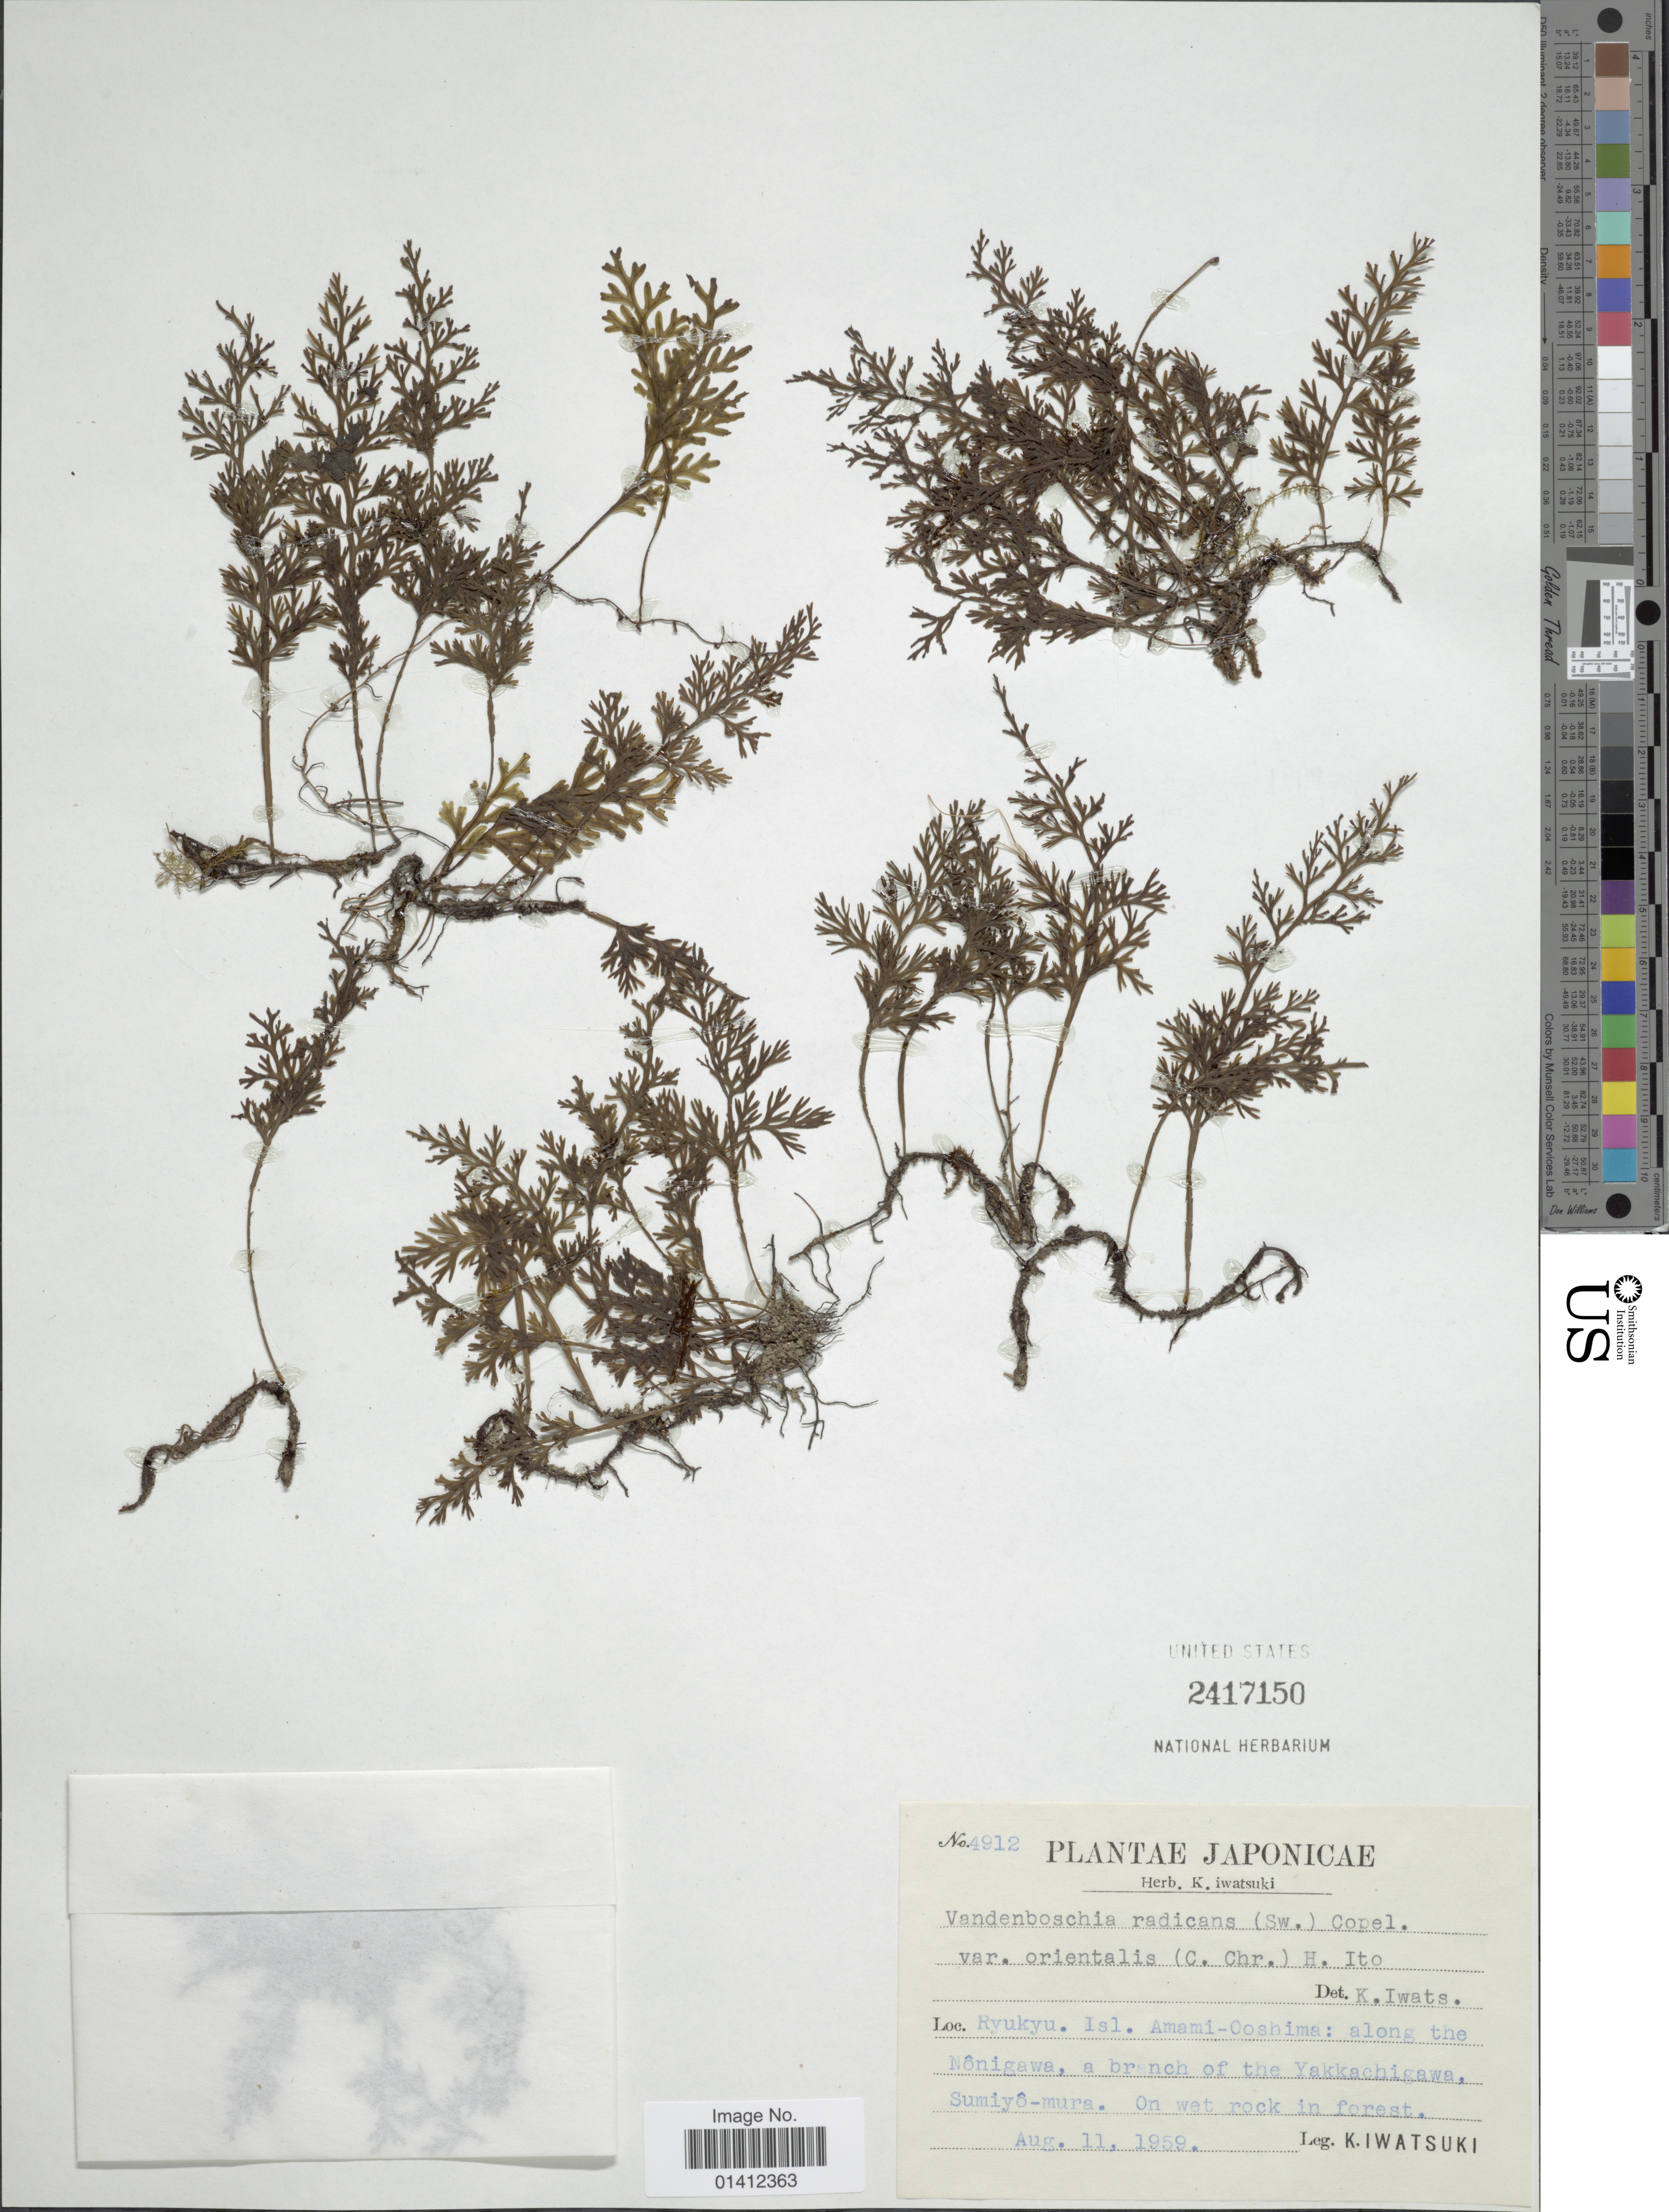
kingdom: Plantae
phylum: Tracheophyta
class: Polypodiopsida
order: Hymenophyllales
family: Hymenophyllaceae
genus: Vandenboschia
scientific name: Vandenboschia radicans var. orientalis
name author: (C. Chr.) H. Itô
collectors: K. Iwatsuki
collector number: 4912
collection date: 1959-08-11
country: Japan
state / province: Okinawa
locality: Ryukyu Isl. Amami-Ooshima: along the Nônigawa, a branch of the Yakkachigawa, Sumiyô-mura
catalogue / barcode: US 2417150